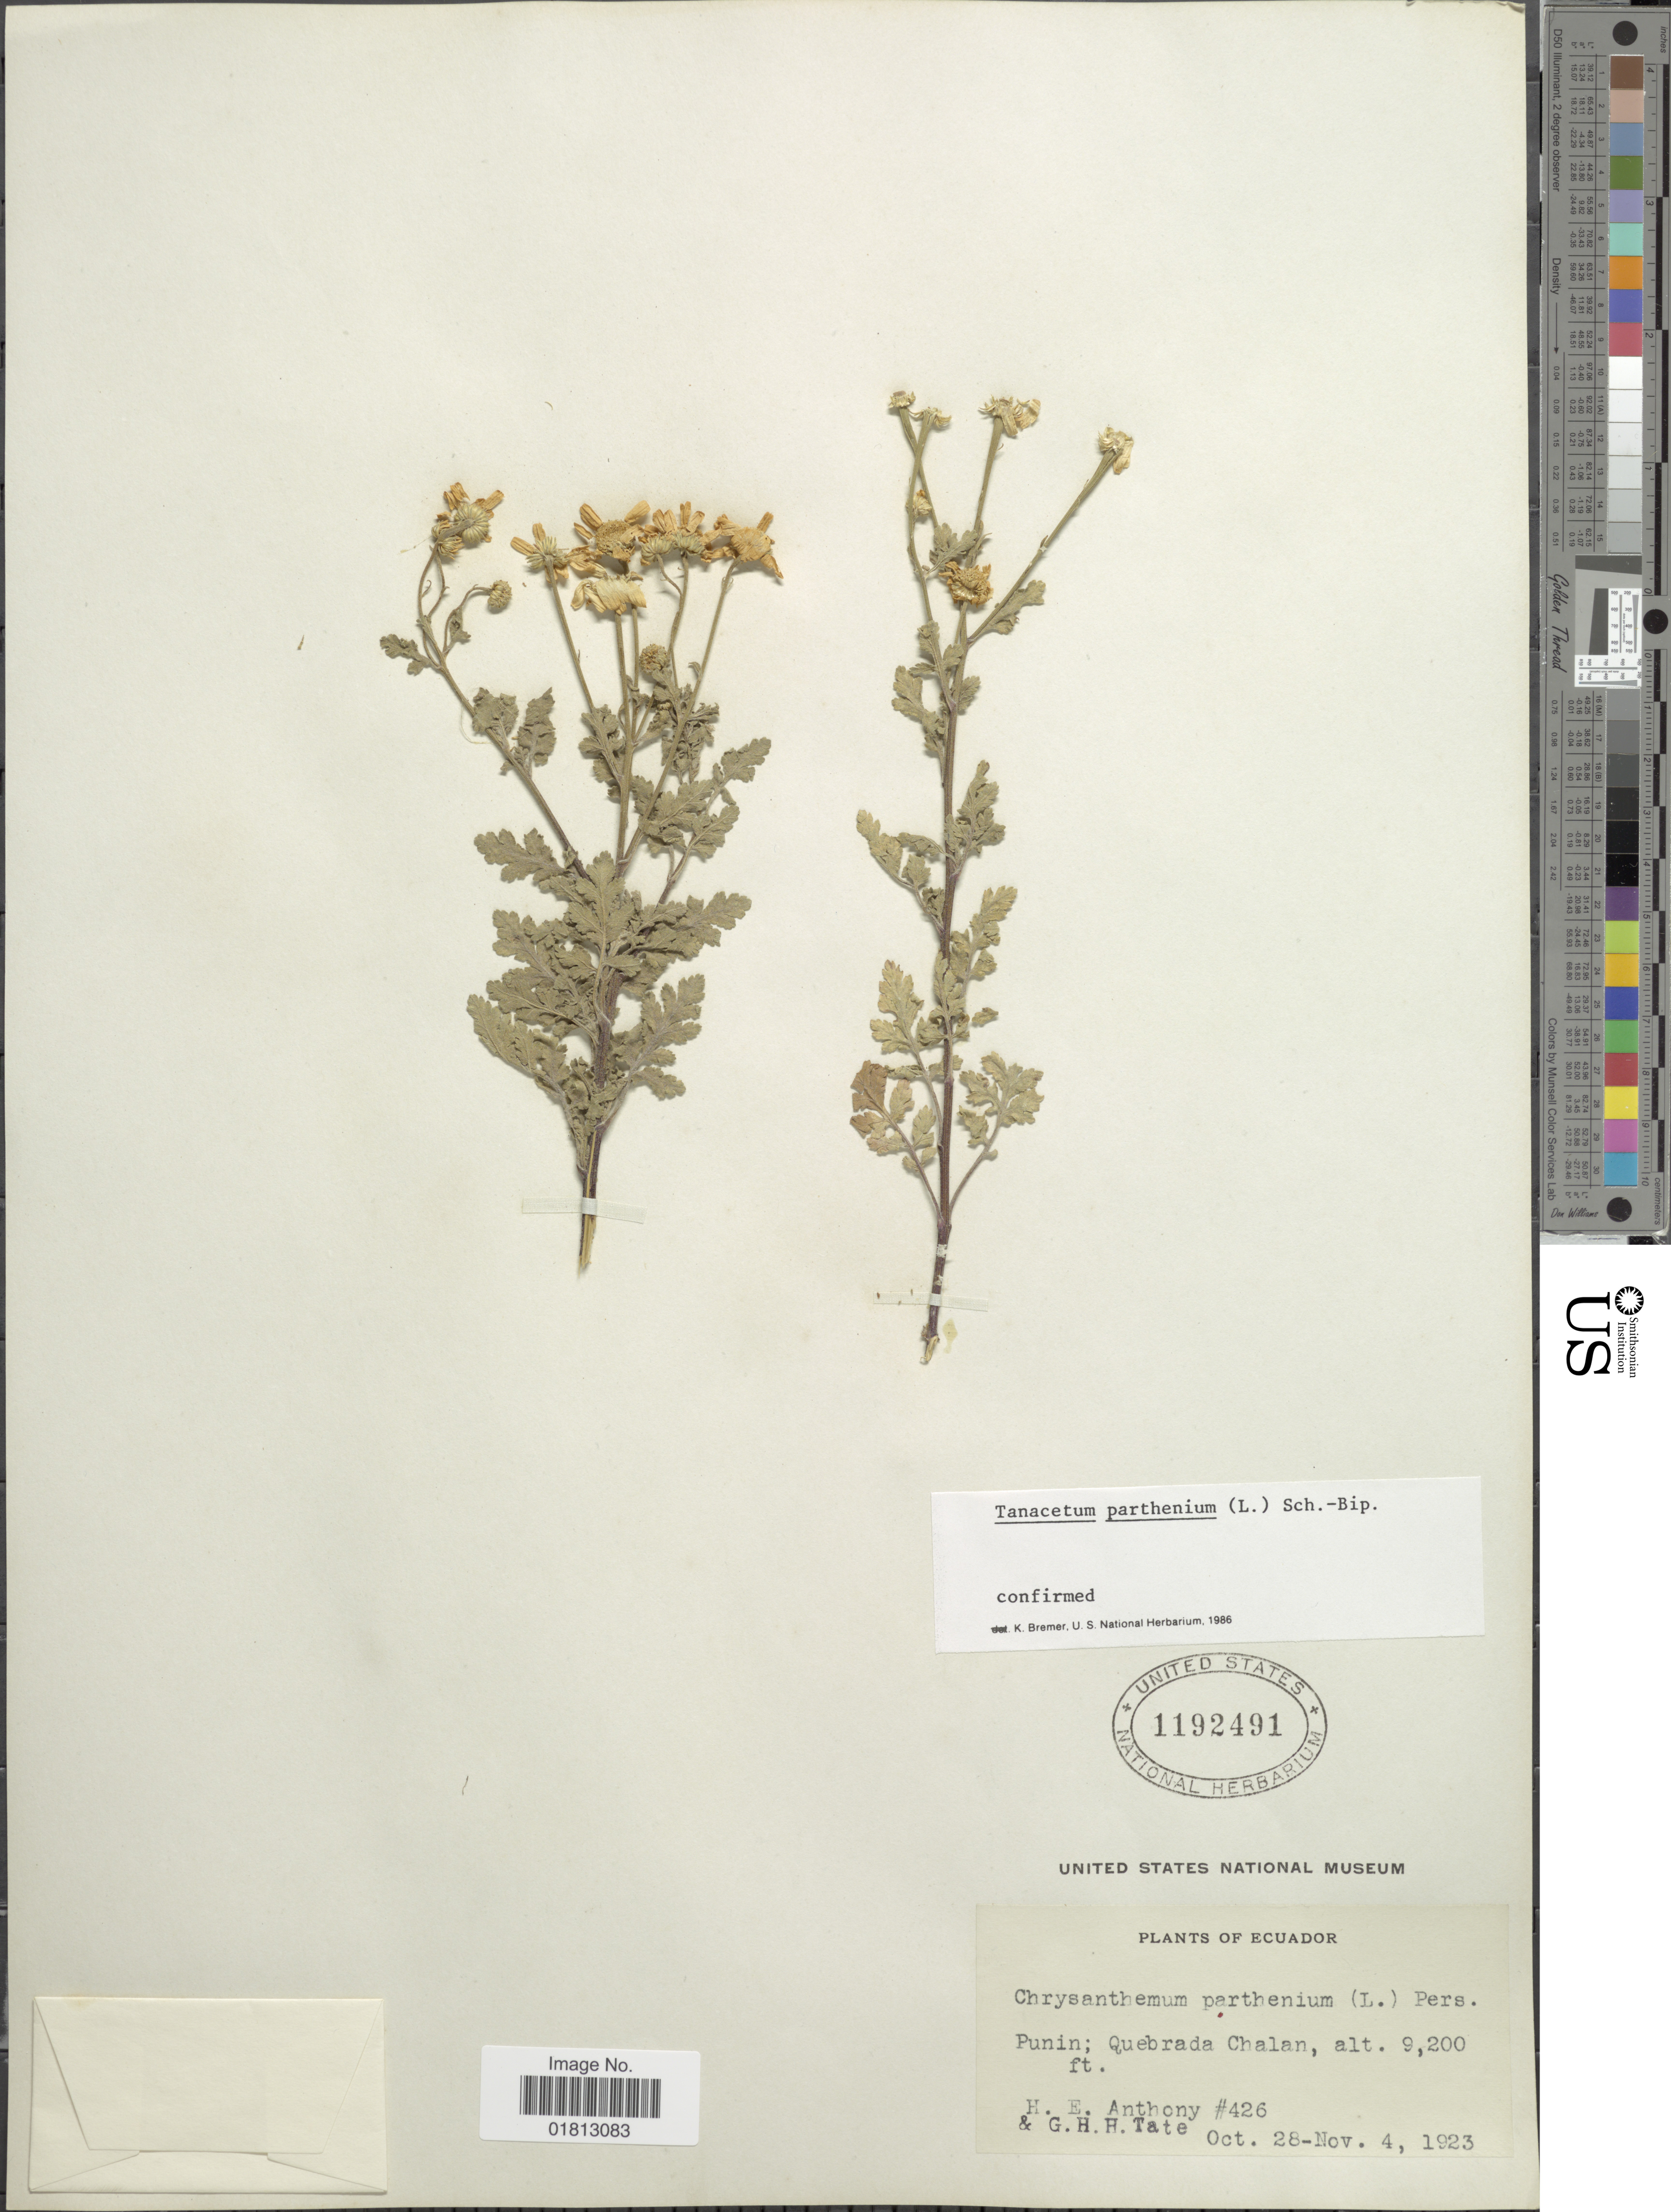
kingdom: Plantae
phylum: Tracheophyta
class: Magnoliopsida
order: Asterales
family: Asteraceae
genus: Tanacetum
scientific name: Tanacetum parthenium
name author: (L.) Sch. Bip.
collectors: H. E. Anthony & G. H. H.Tate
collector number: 426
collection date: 1923-10-28/1923-11-04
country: Ecuador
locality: Punin: Quebrada Chalan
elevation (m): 2804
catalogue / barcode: US 1192491